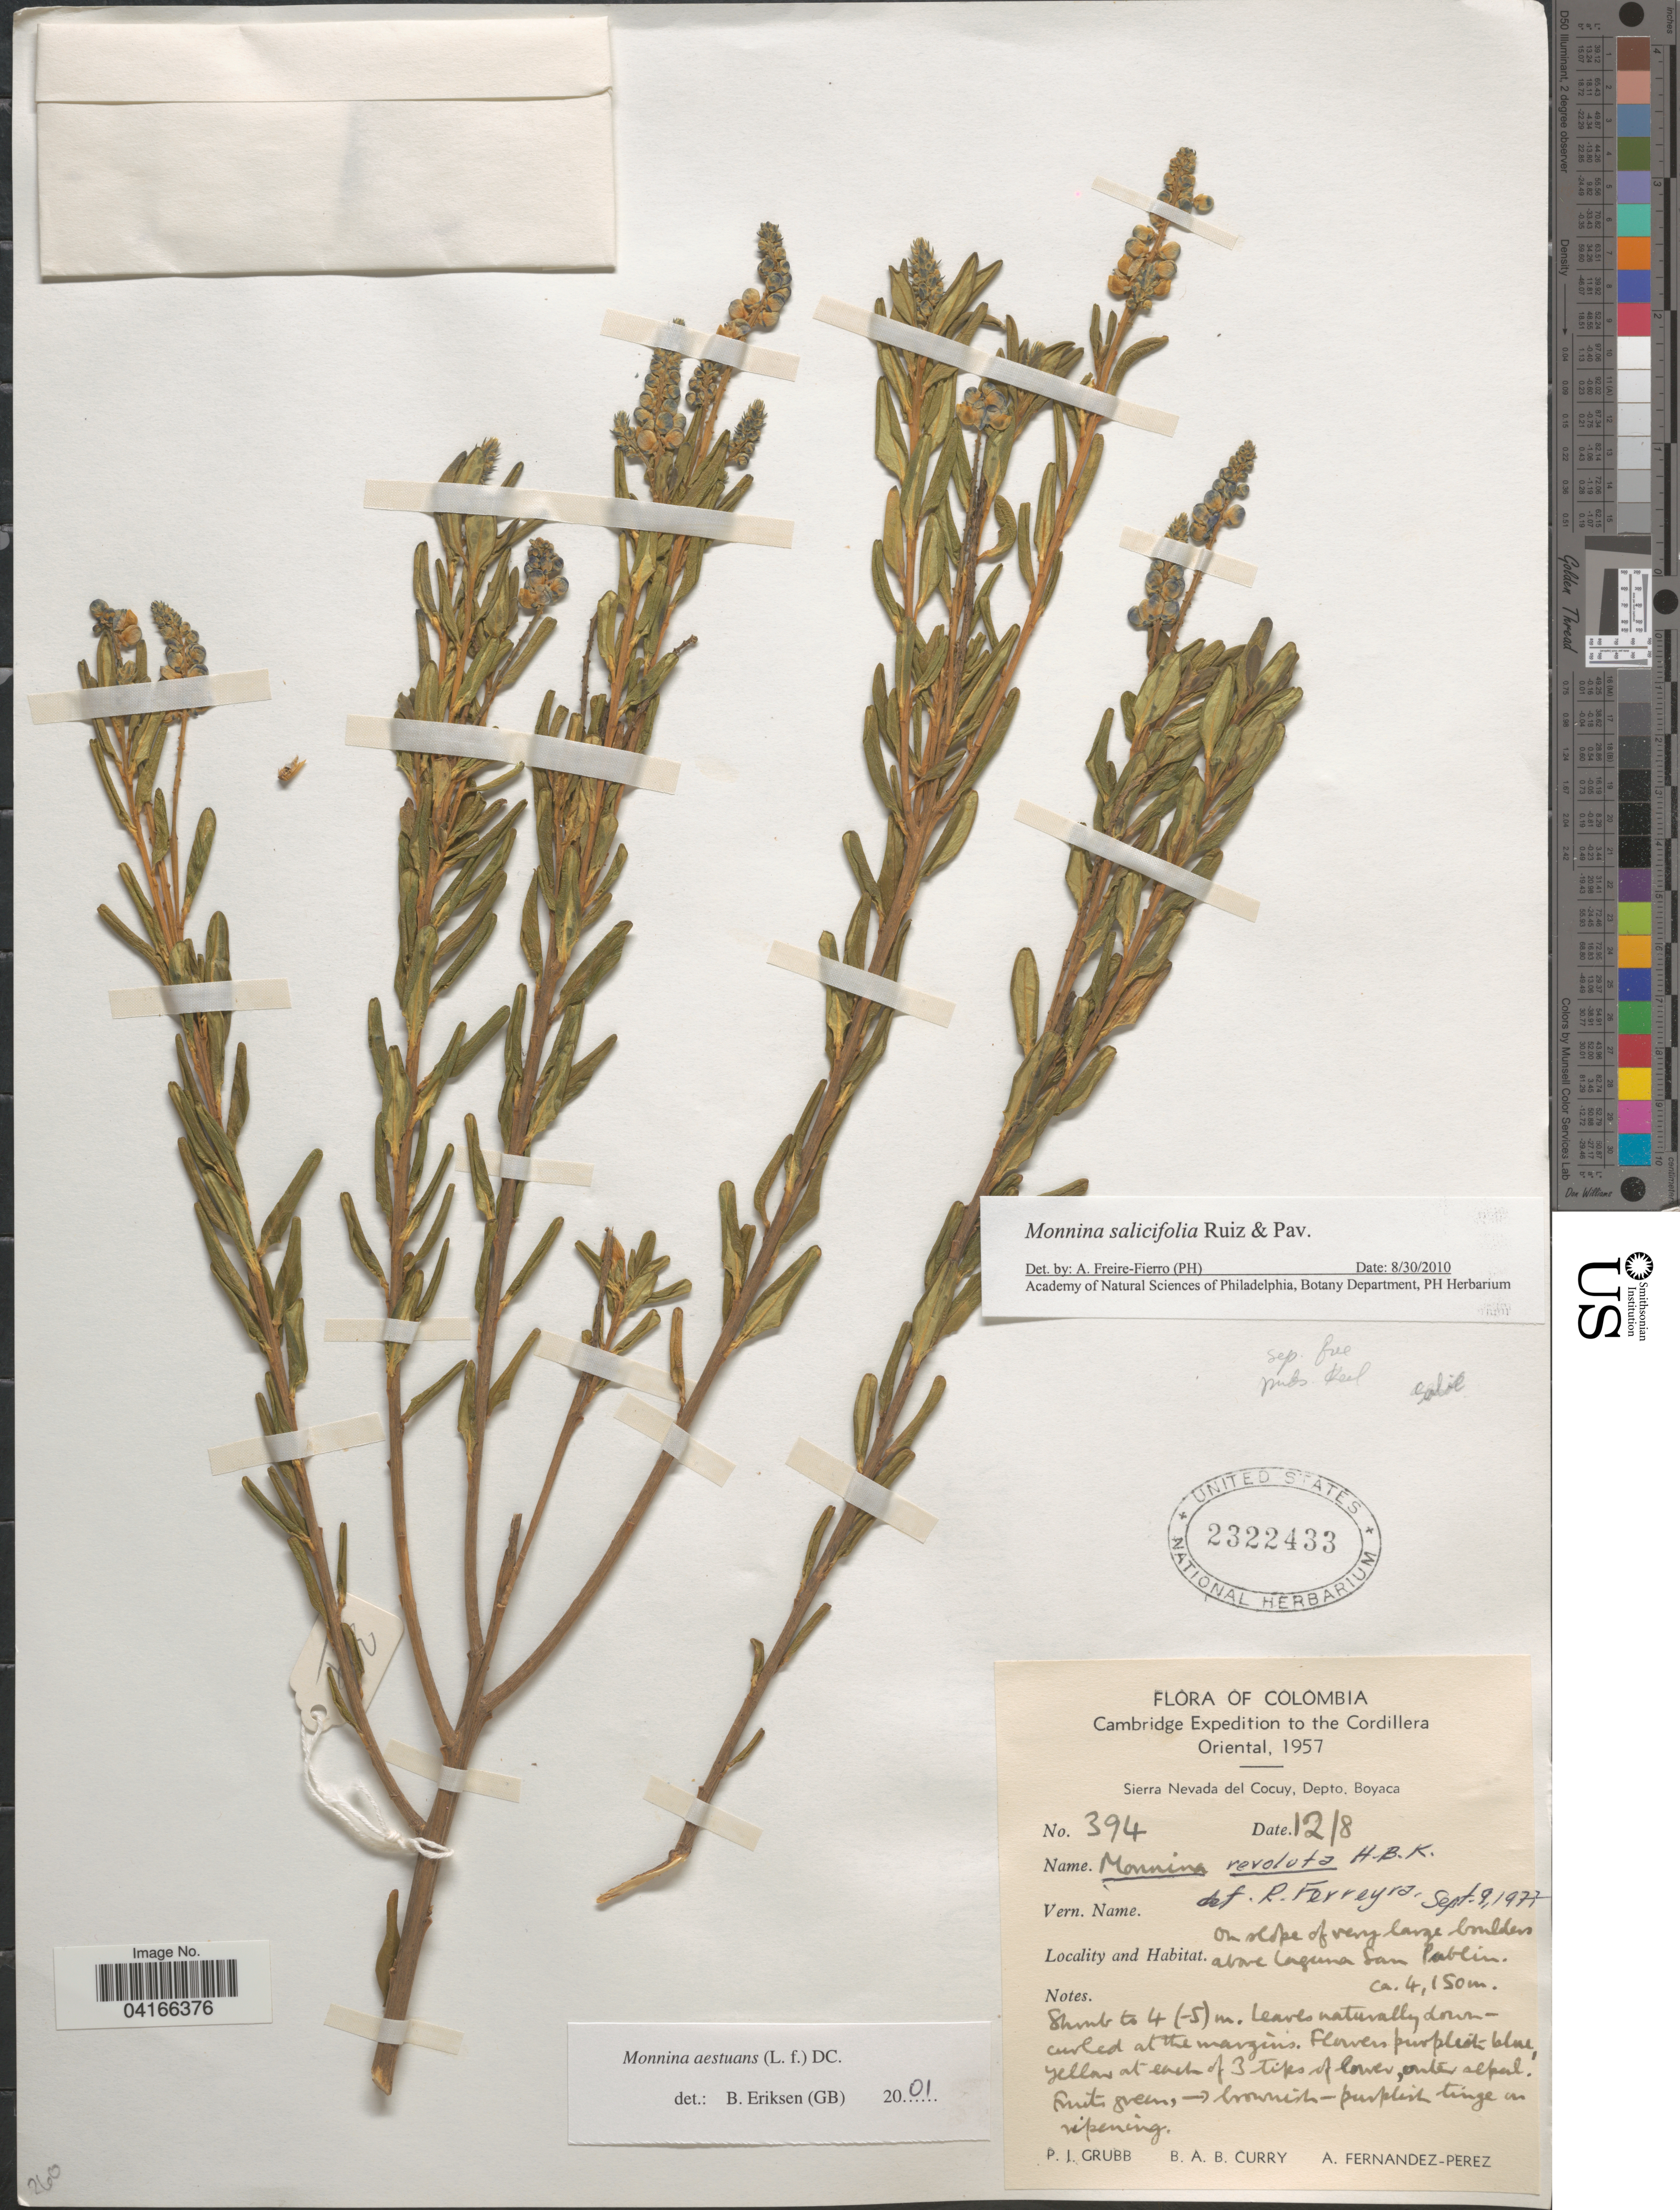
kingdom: Plantae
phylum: Tracheophyta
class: Magnoliopsida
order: Fabales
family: Polygalaceae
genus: Monnina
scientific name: Monnina salicifolia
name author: Ruiz & Pav.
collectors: P. J. Grubb, B. A. B. Curry & A. Fernández-Pérez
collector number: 394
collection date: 1957-08-12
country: Colombia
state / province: Boyacá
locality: Cambridge Expedition to the Cordillera Oriental, 1957. Sierra Nevada del Cocuy, Depto. Boyaca. On slope of very large boulders above Laguna San Pablin.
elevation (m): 4150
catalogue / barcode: US 2322433